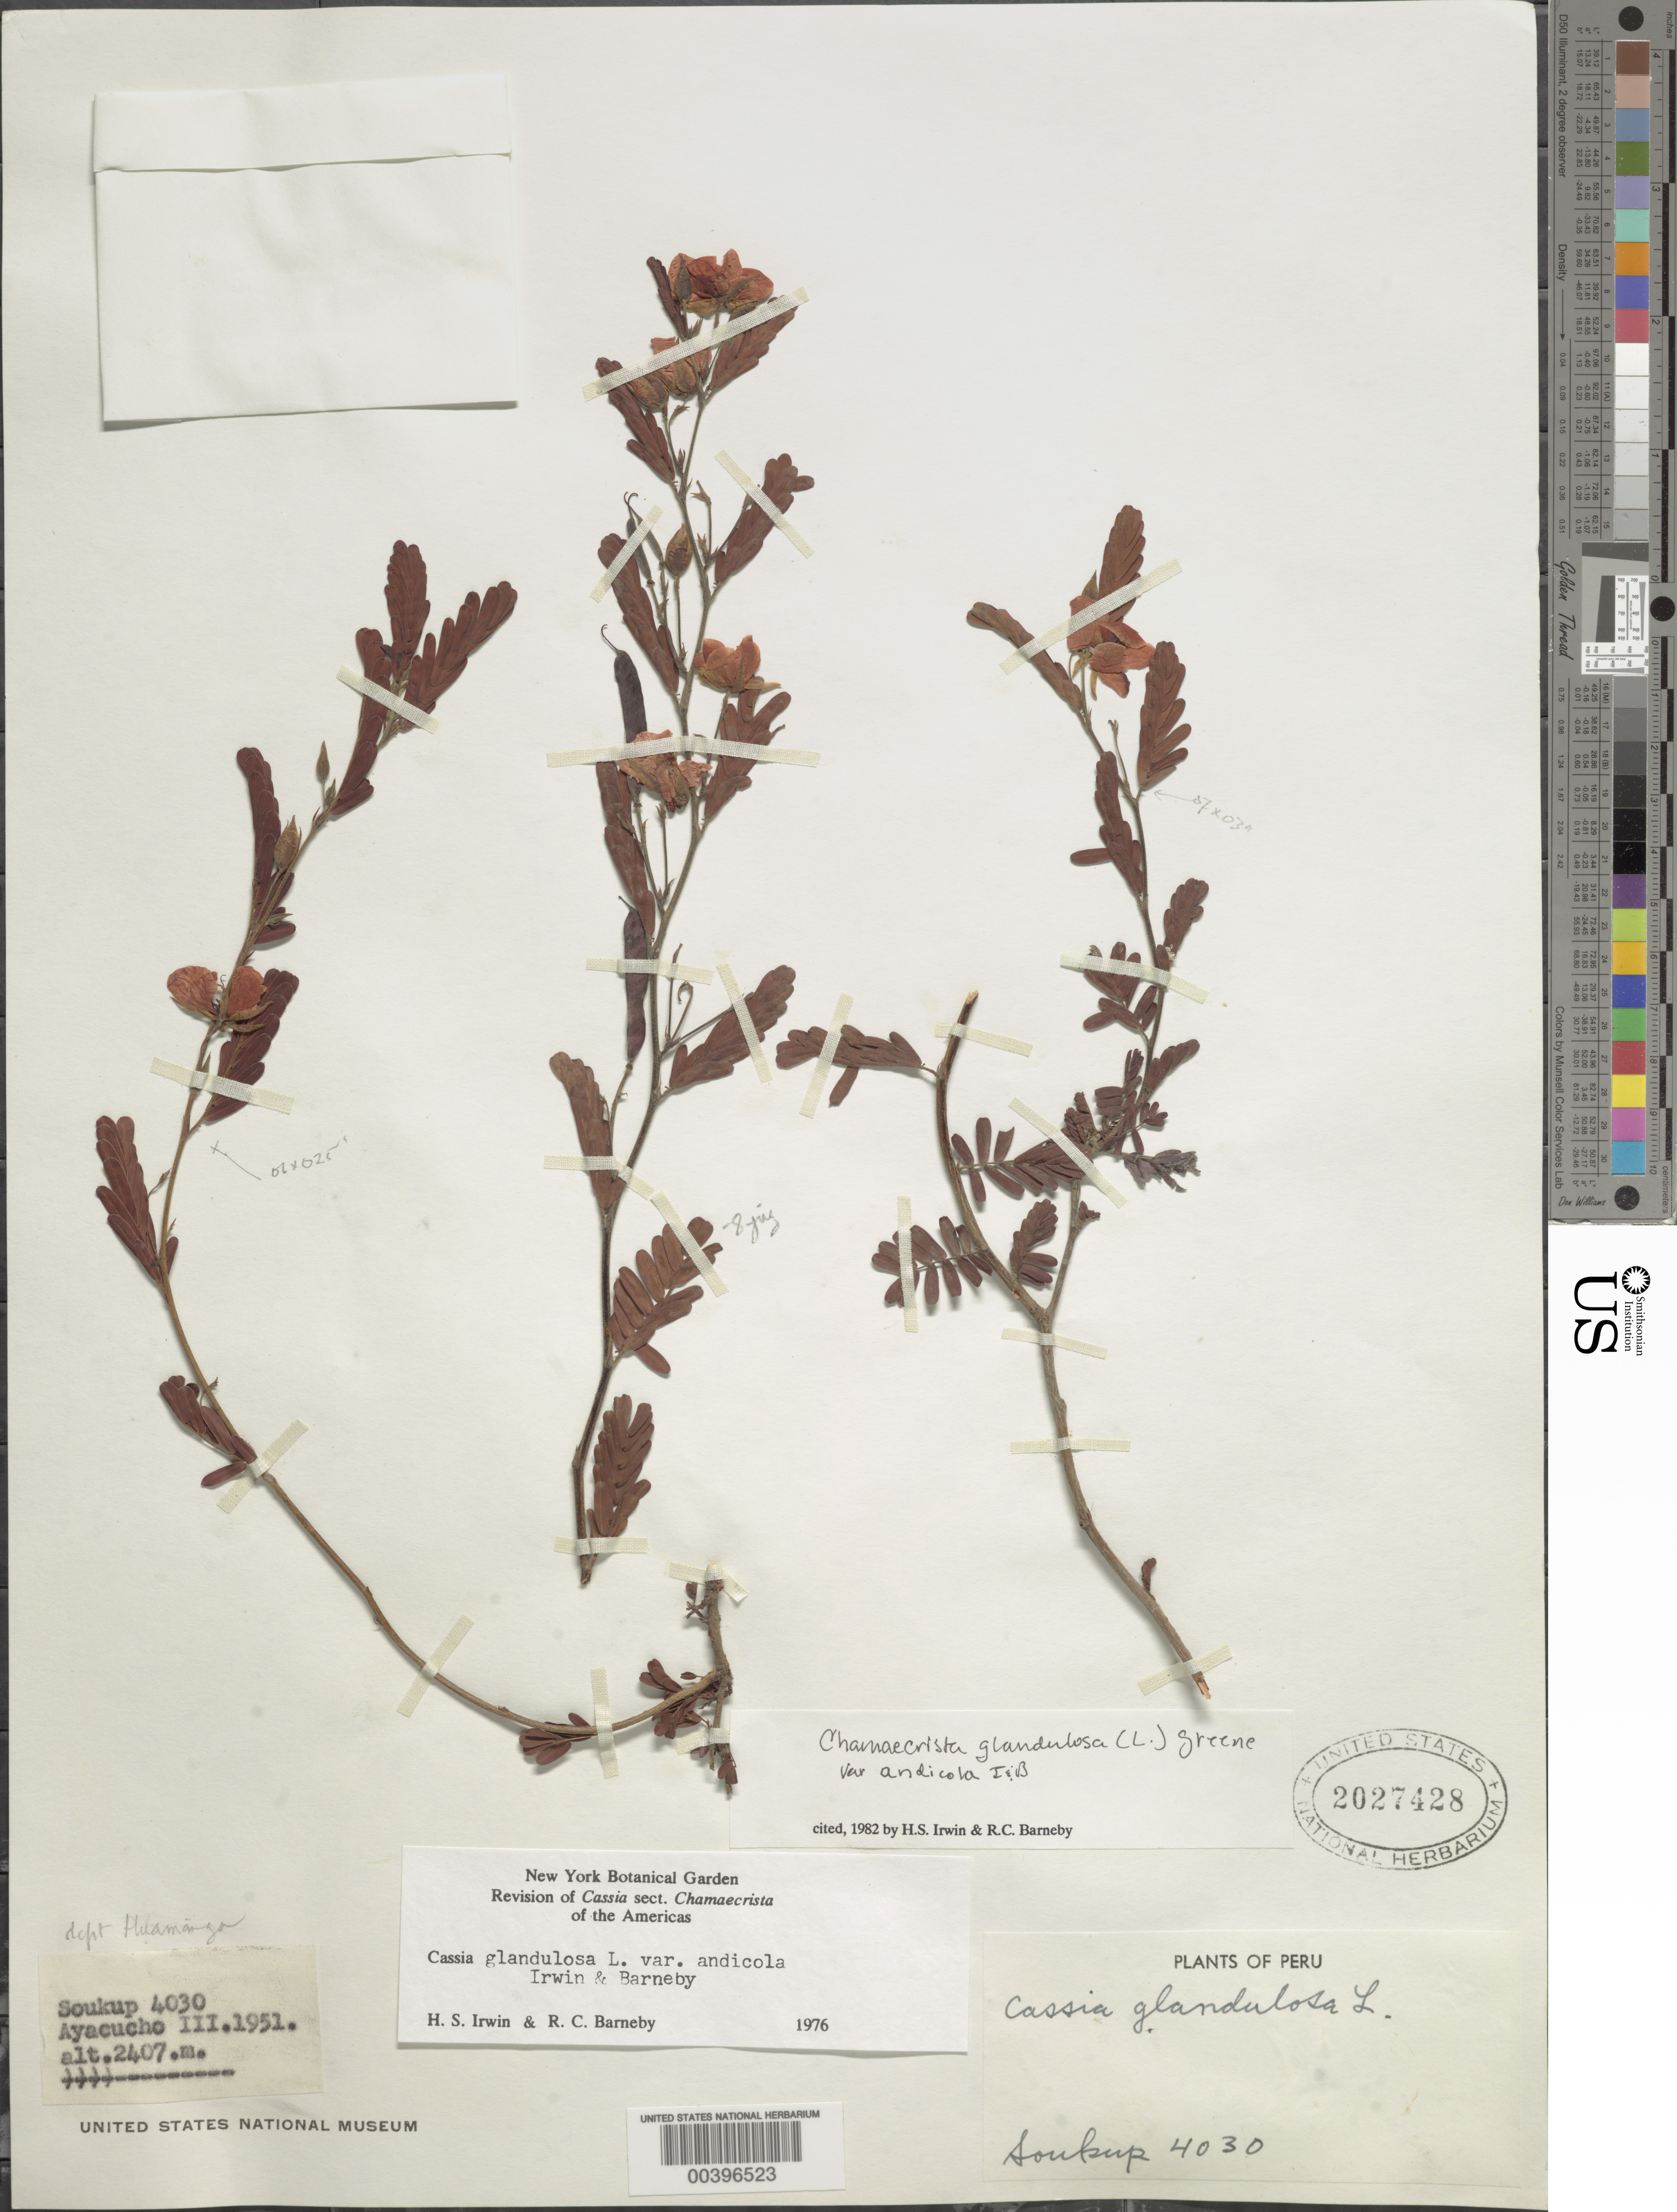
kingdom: Plantae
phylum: Tracheophyta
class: Magnoliopsida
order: Fabales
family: Fabaceae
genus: Chamaecrista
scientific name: Chamaecrista glandulosa var. andicola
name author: H.S. Irwin & Barneby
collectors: J. J. Soukup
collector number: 4030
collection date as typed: Mar 1951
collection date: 1951-03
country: Peru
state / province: Ayacucho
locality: Ayacucho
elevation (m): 2407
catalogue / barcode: US 2027428